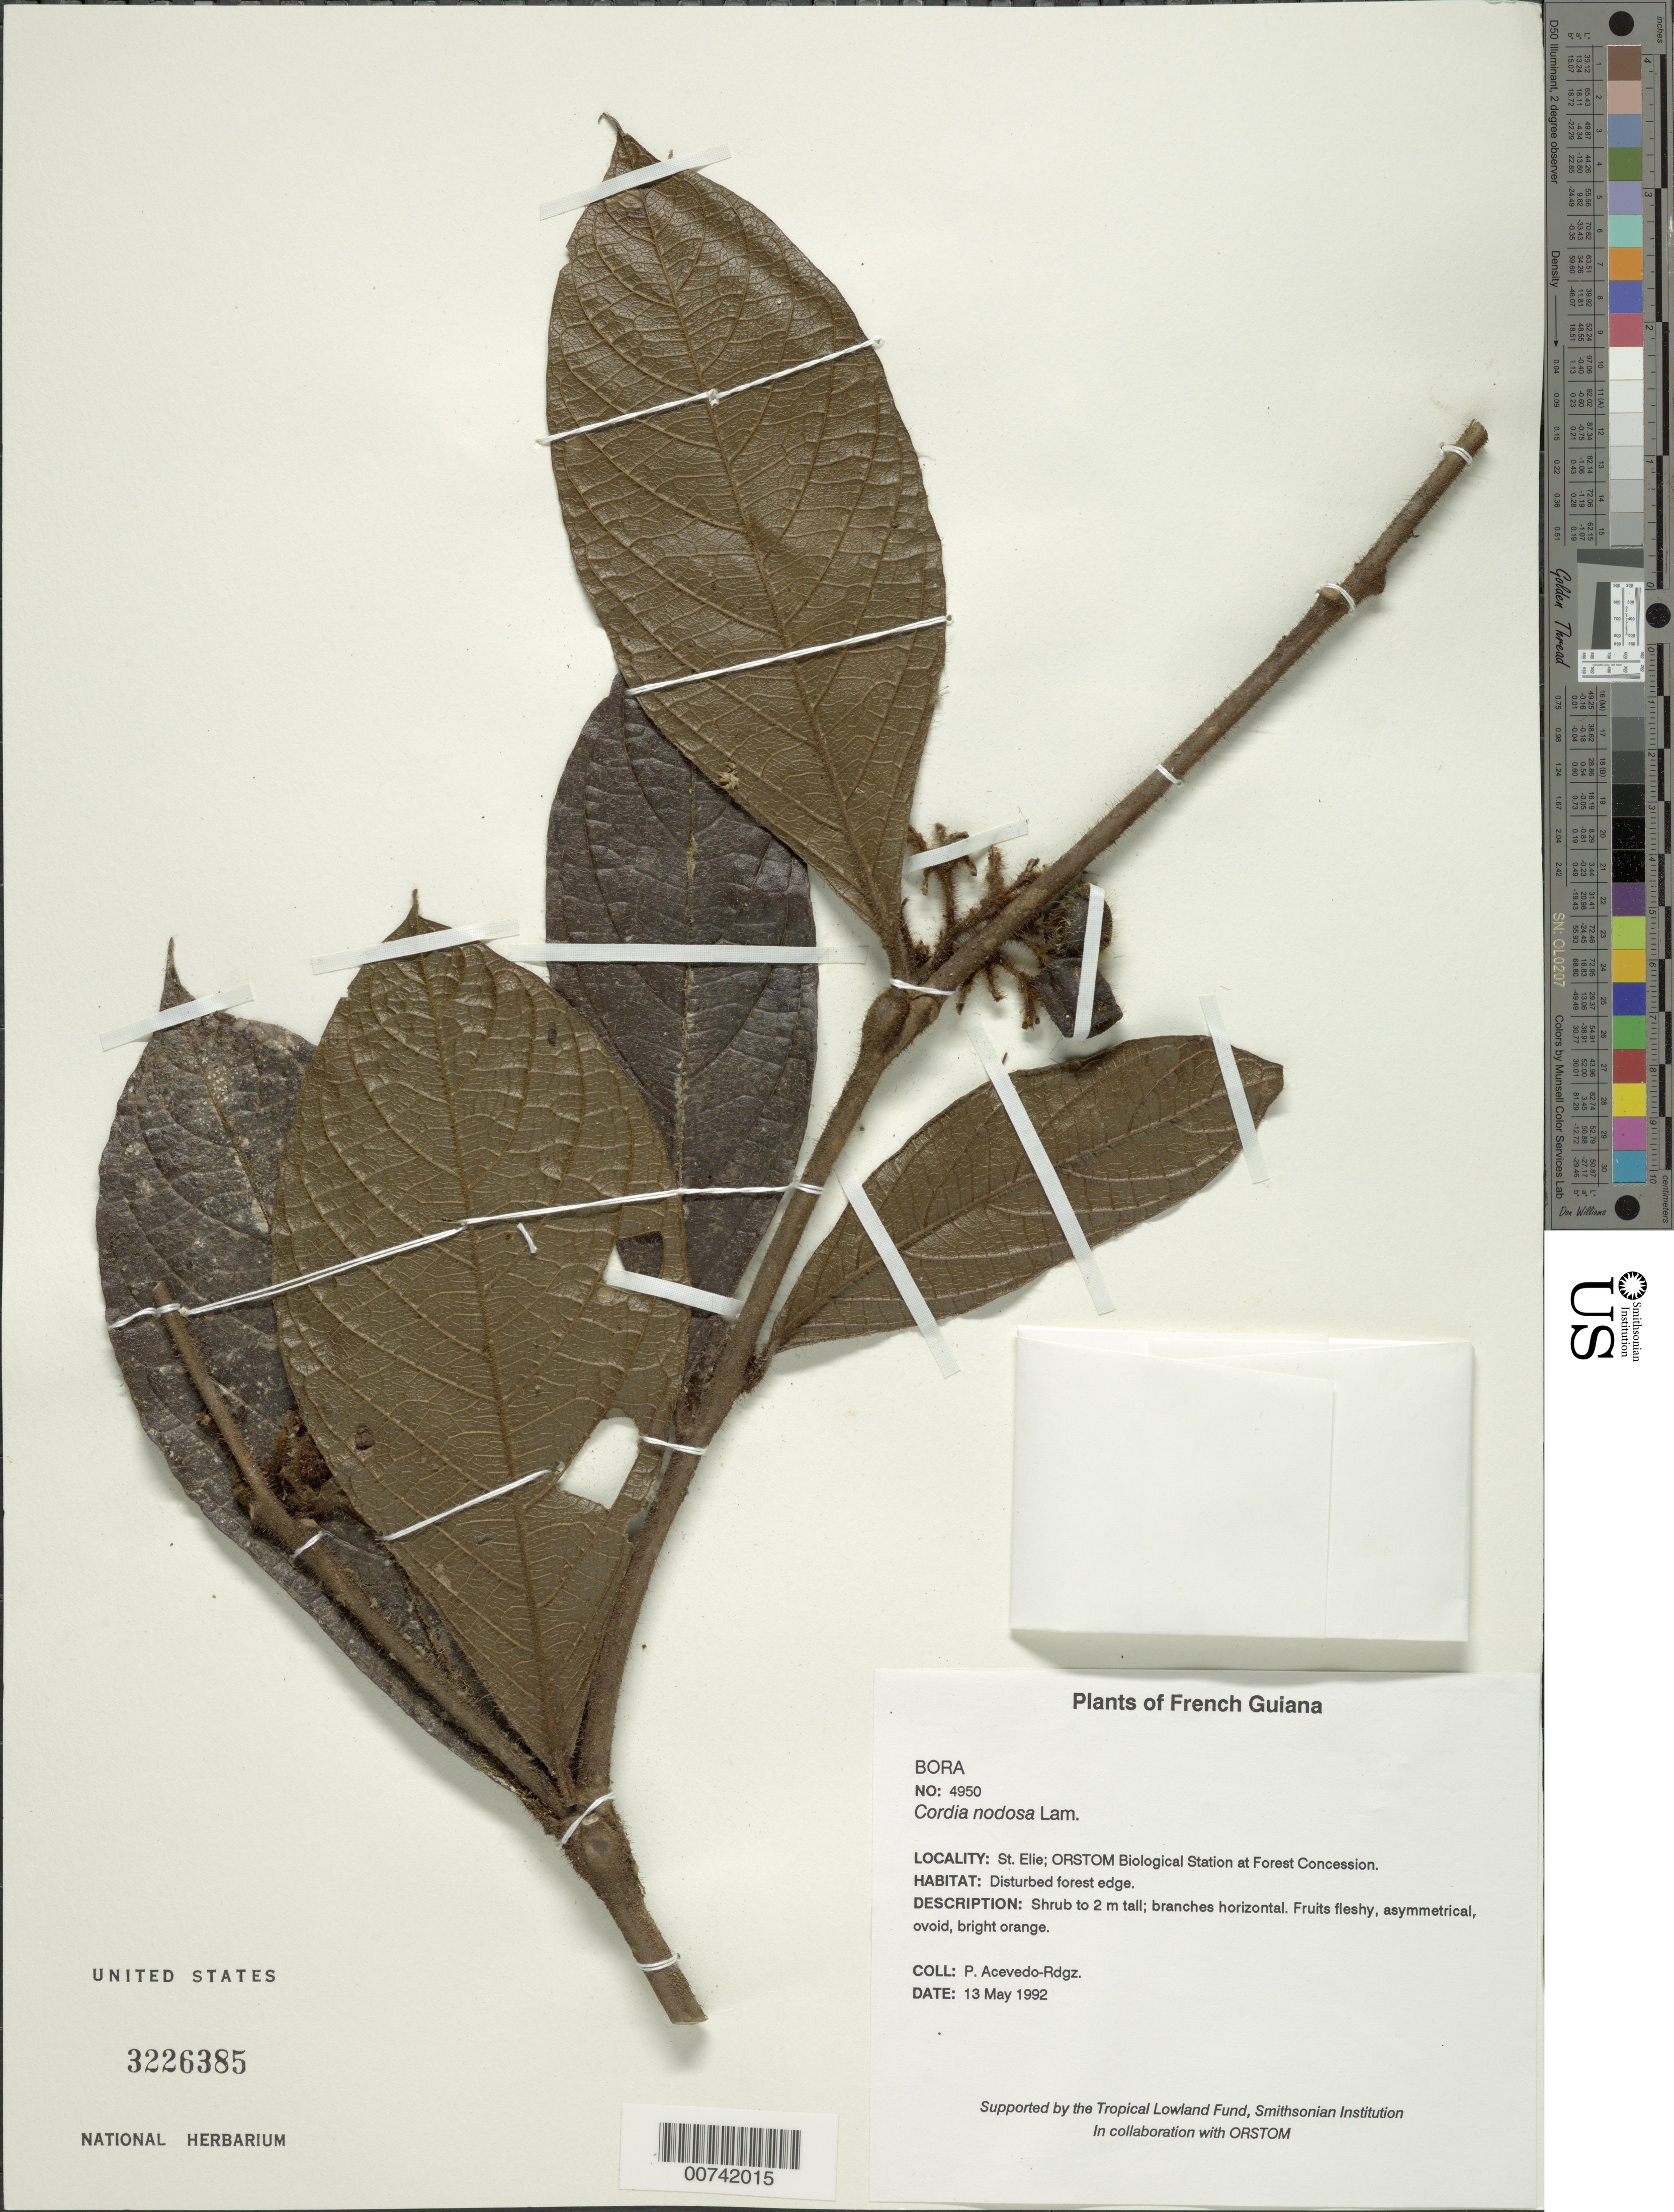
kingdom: Plantae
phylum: Tracheophyta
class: Magnoliopsida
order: Boraginales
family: Cordiaceae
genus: Cordia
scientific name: Cordia nodosa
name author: Lam.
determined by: Acevedo-Rodríguez, P., (BOT), Smithsonian Institution - National Museum of Natural History (UNITED STATES)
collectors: P. Acevedo-Rodr.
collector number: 4950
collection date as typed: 13 May 1992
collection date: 1992-05-13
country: French Guiana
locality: St. Elie; ORSTOM Biological Station at Forest Concession.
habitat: Disturbed forest edge.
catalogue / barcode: US 3226385